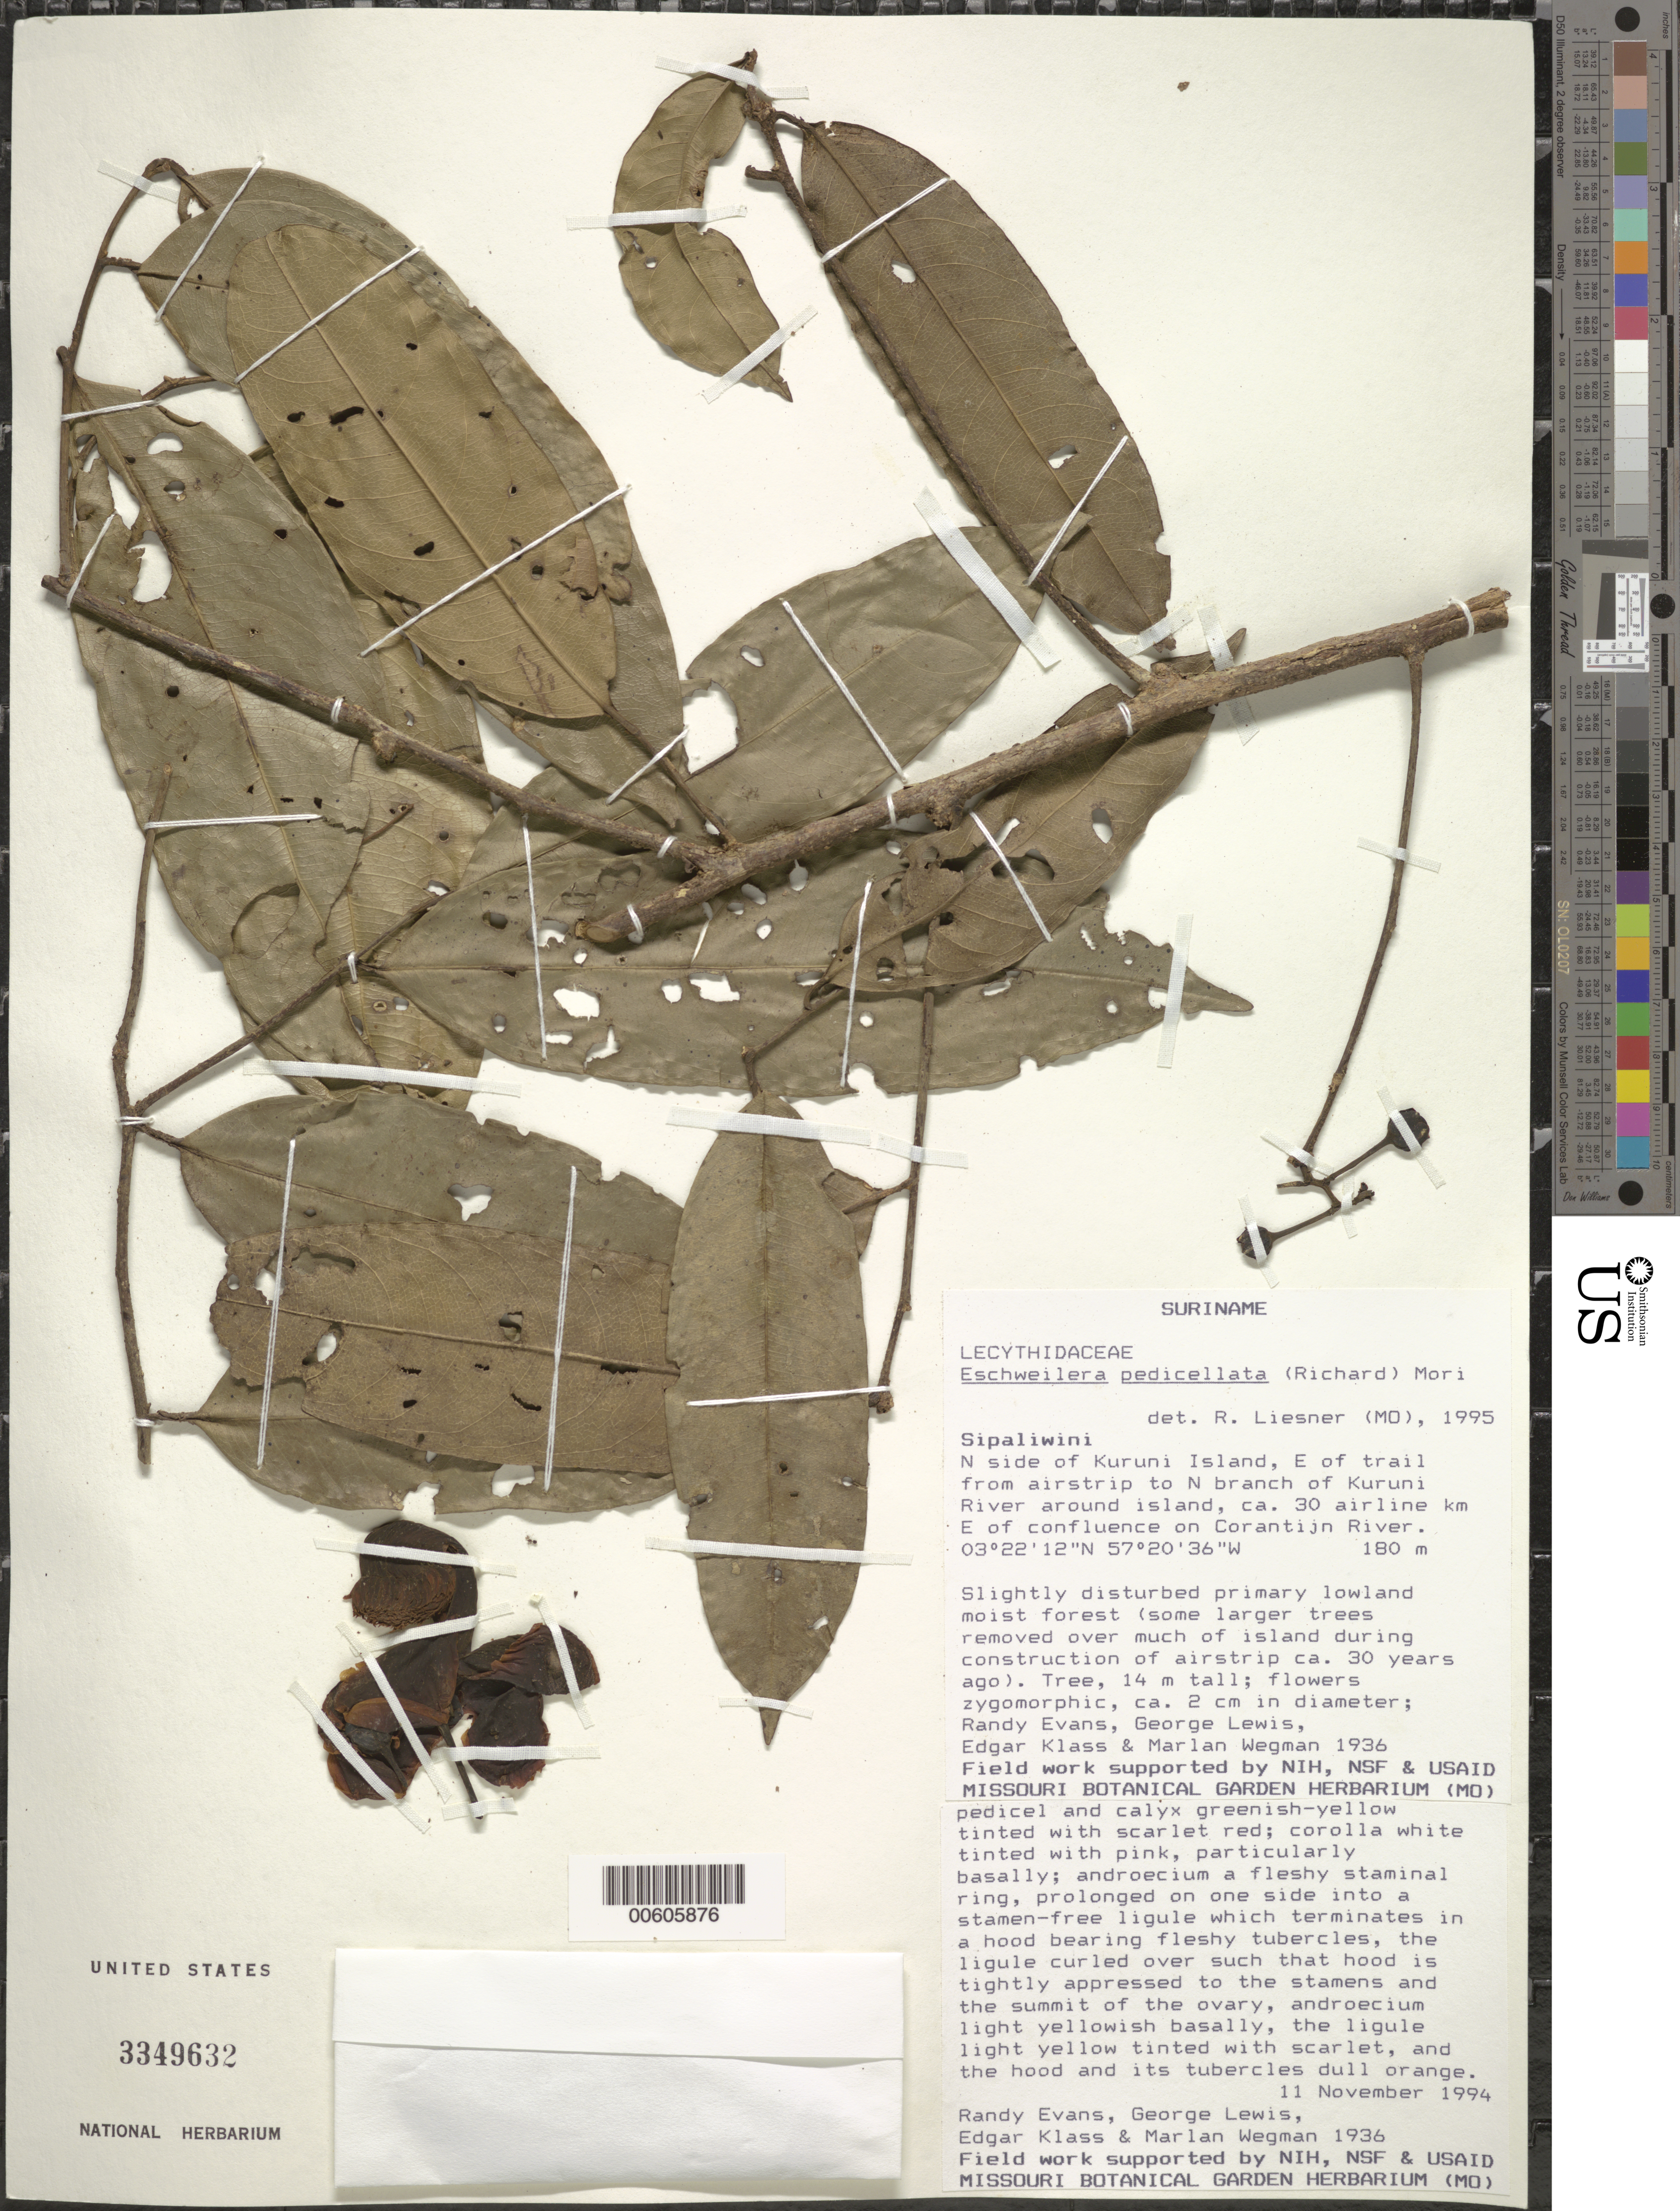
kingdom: Plantae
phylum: Tracheophyta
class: Magnoliopsida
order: Ericales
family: Lecythidaceae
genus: Eschweilera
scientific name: Eschweilera pedicellata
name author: (Rich.) S.A. Mori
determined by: Liesner, R. L.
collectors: R. Evans, G. Lewis, E. Klass & M. Wegman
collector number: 1936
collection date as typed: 11-Nov-94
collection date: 1994-11-11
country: Suriname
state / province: Sipaliwini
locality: Kuruni Island, N side, E of trail from airstrip to N branch of Kuruni R., ca 30 airline km E of confluence on Corantijn R.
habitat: Slightly disturbed primary lowland moist forest (some larger trees removed over much of island during construction of airstrip ca. 30 yrs. Ago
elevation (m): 180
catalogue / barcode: US 3349632